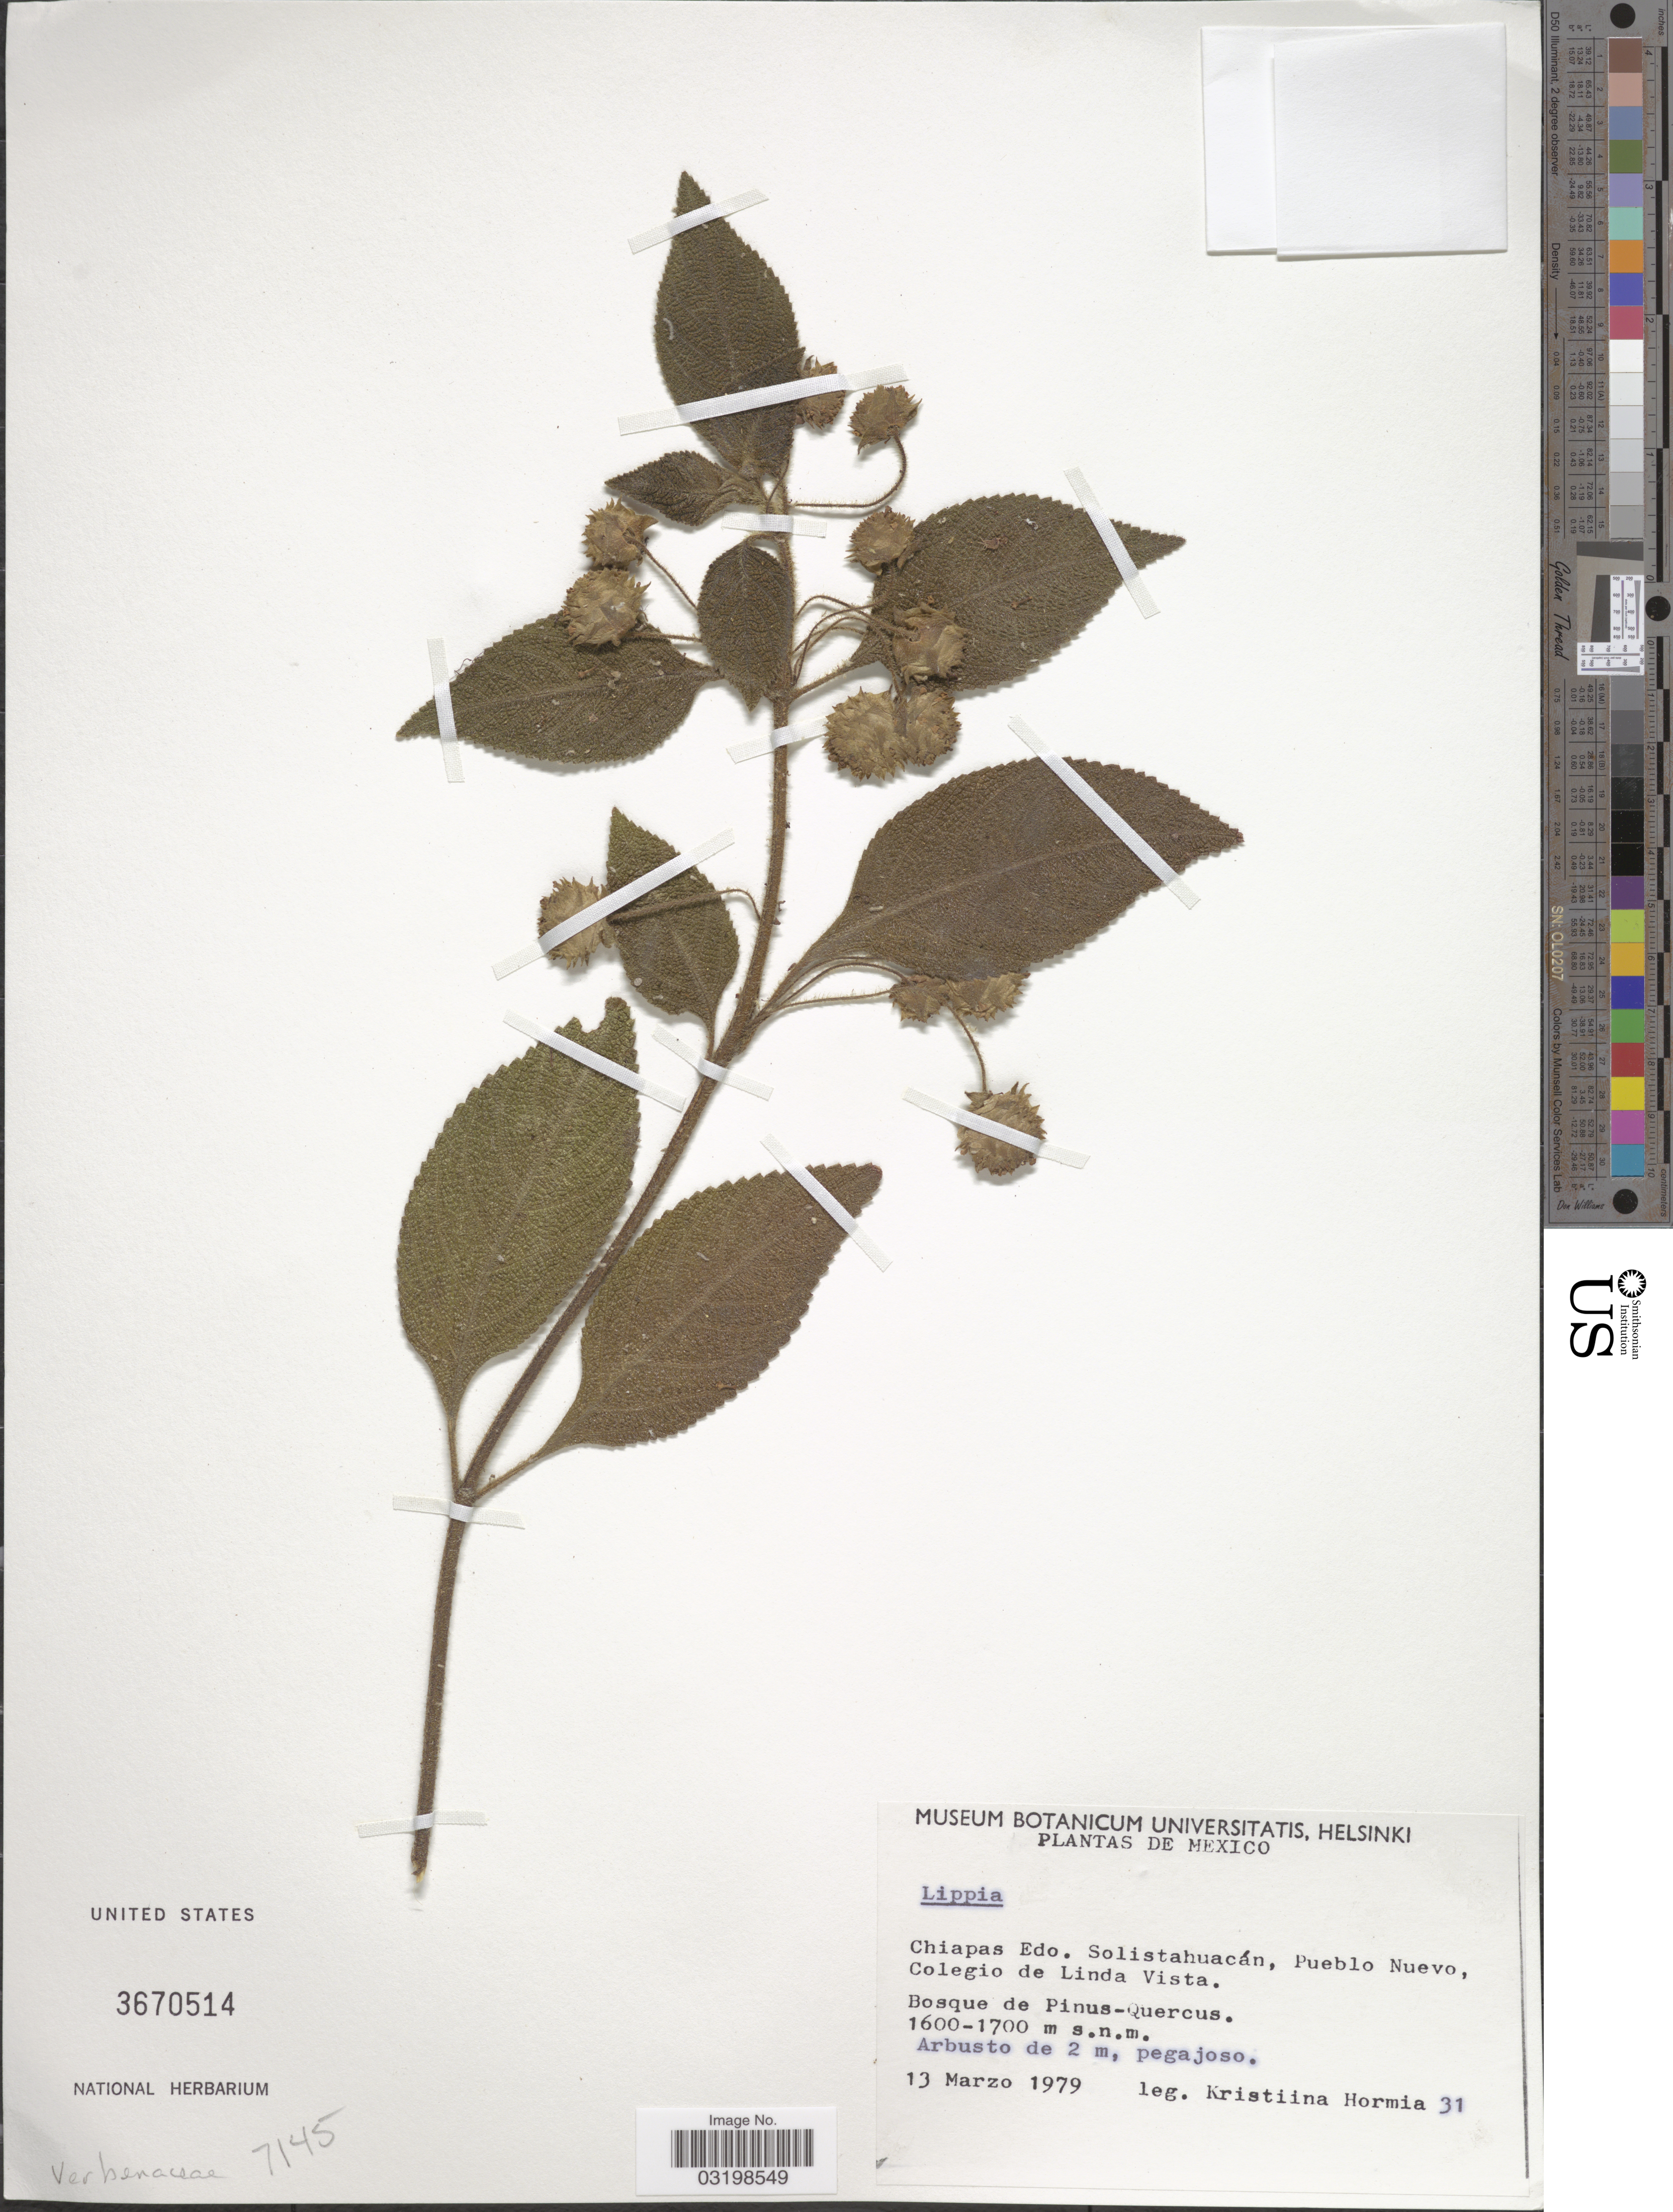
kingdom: Plantae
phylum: Tracheophyta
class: Magnoliopsida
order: Lamiales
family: Verbenaceae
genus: Lippia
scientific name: Lippia substrigosa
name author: Turcz.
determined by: Mirra, Fabiana, (SI), Instituto de Botanica Darwinion (ARGENTINA)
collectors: K. Hormia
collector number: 31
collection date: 1979-03-13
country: Mexico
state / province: Chiapas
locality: Solistahuacán, Pueblo Nuevo, Colegio de Linda Vista.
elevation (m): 1600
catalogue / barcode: US 3670514